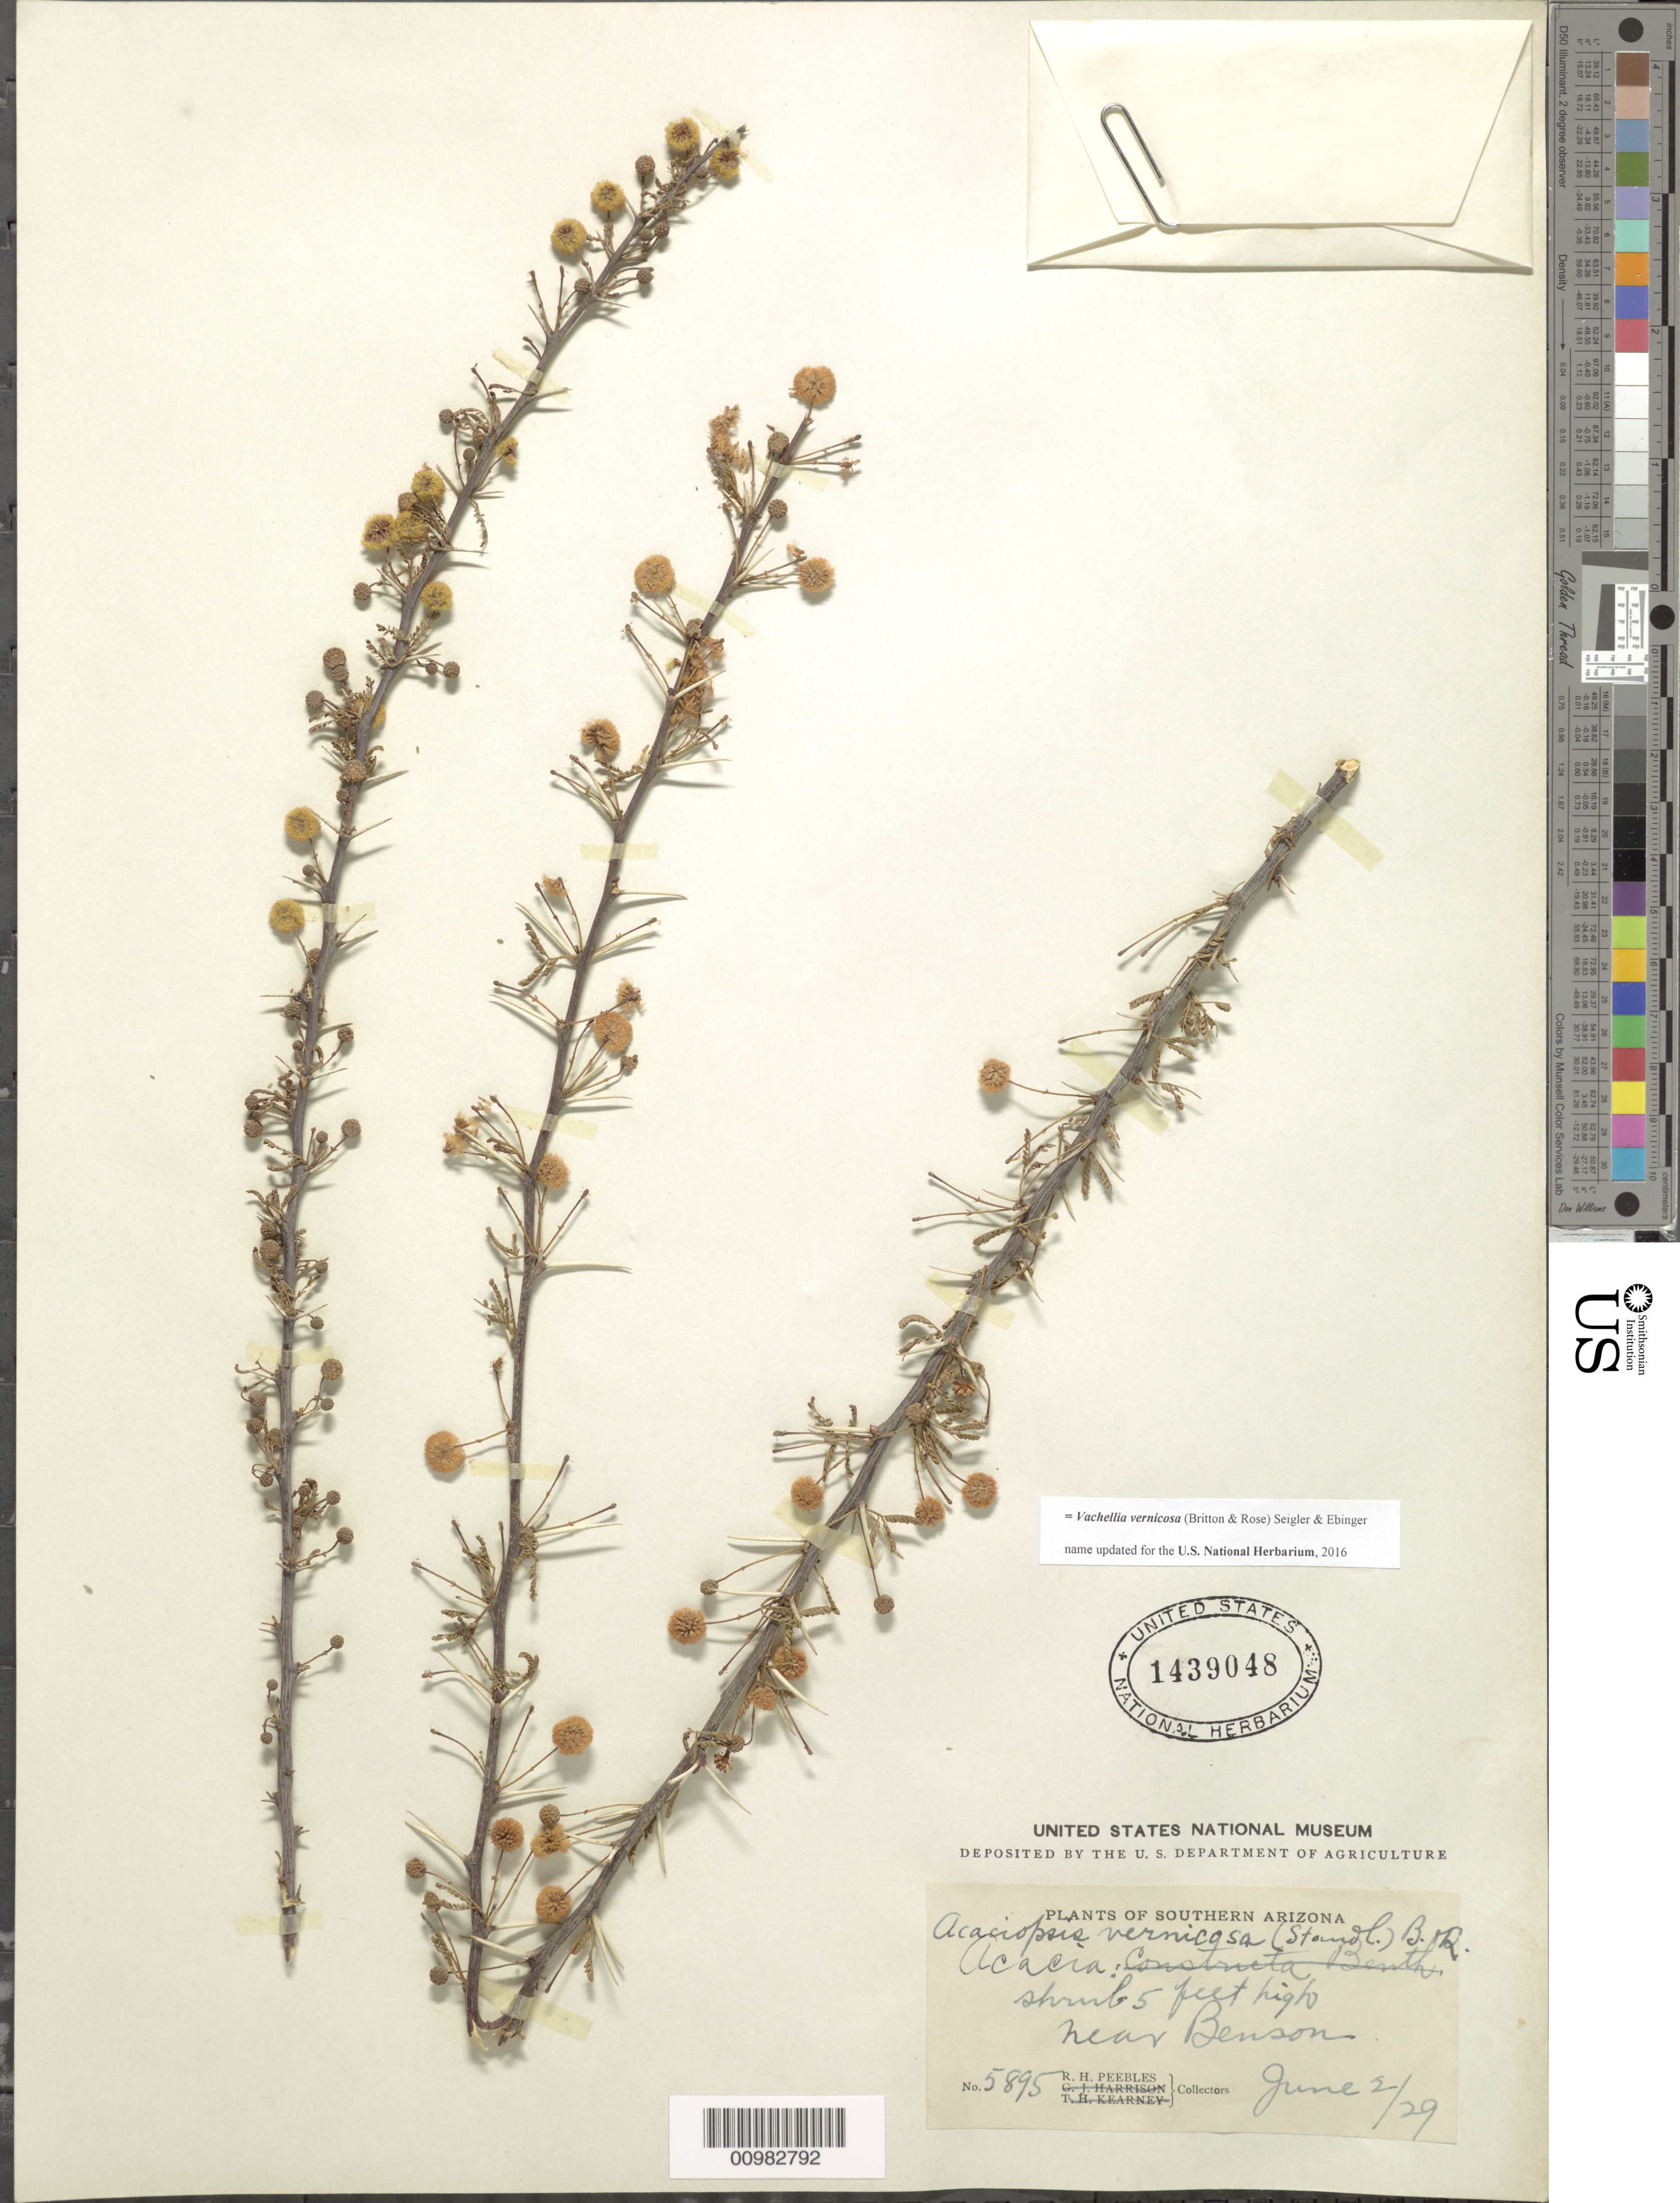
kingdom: Plantae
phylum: Tracheophyta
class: Magnoliopsida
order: Fabales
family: Fabaceae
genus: Vachellia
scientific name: Vachellia vernicosa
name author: (Britton & Rose) Seigler & Ebinger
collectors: R. H. Peebles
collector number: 5895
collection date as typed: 02 Jun 1929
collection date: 1929-06-02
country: United States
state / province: Arizona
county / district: Cochise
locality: Shrubs 5 feet high near Benson.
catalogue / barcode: US 1439048